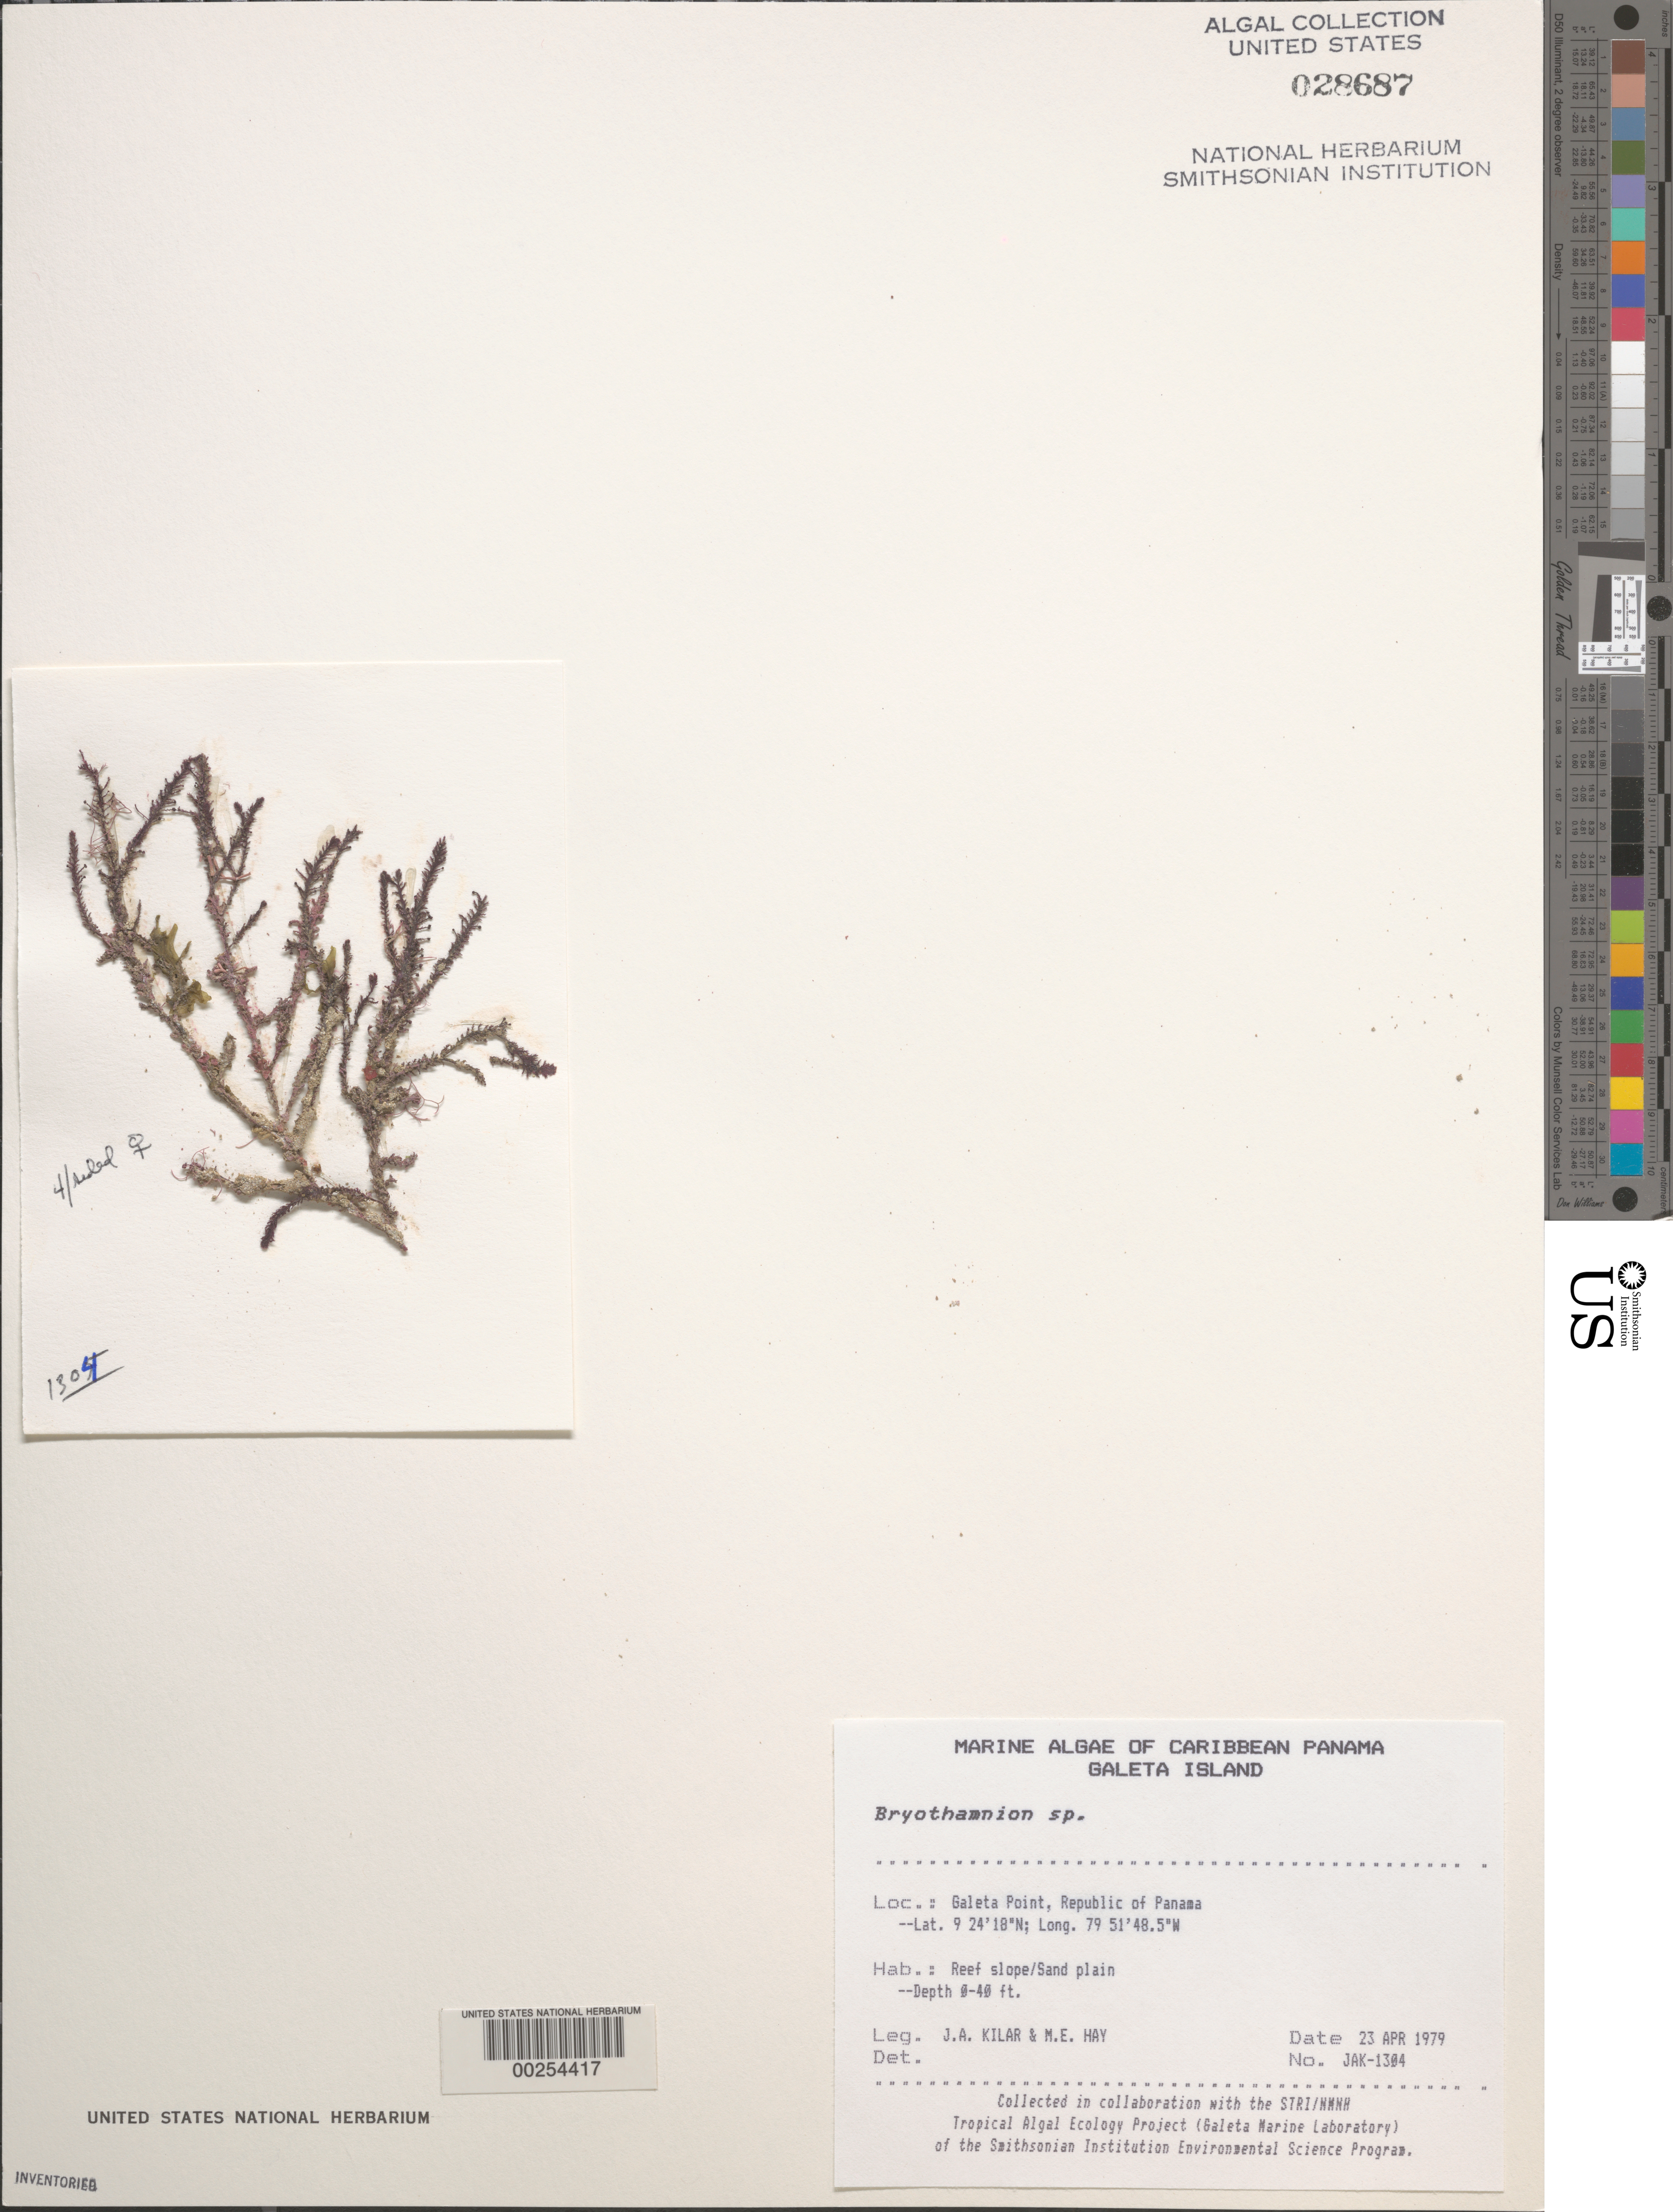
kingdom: Plantae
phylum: Rhodophyta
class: Florideophyceae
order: Ceramiales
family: Rhodomelaceae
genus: Bryothamnion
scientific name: Bryothamnion sp.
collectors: J. A. Kilar & M. E. Hay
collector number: JAK-1304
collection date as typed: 23 Apr 1979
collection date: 1979-04-23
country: Panama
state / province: Colón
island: Galeta Island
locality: Galeta Point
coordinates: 9 24' 18" N, 79 51' 48.5" W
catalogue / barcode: US 28687